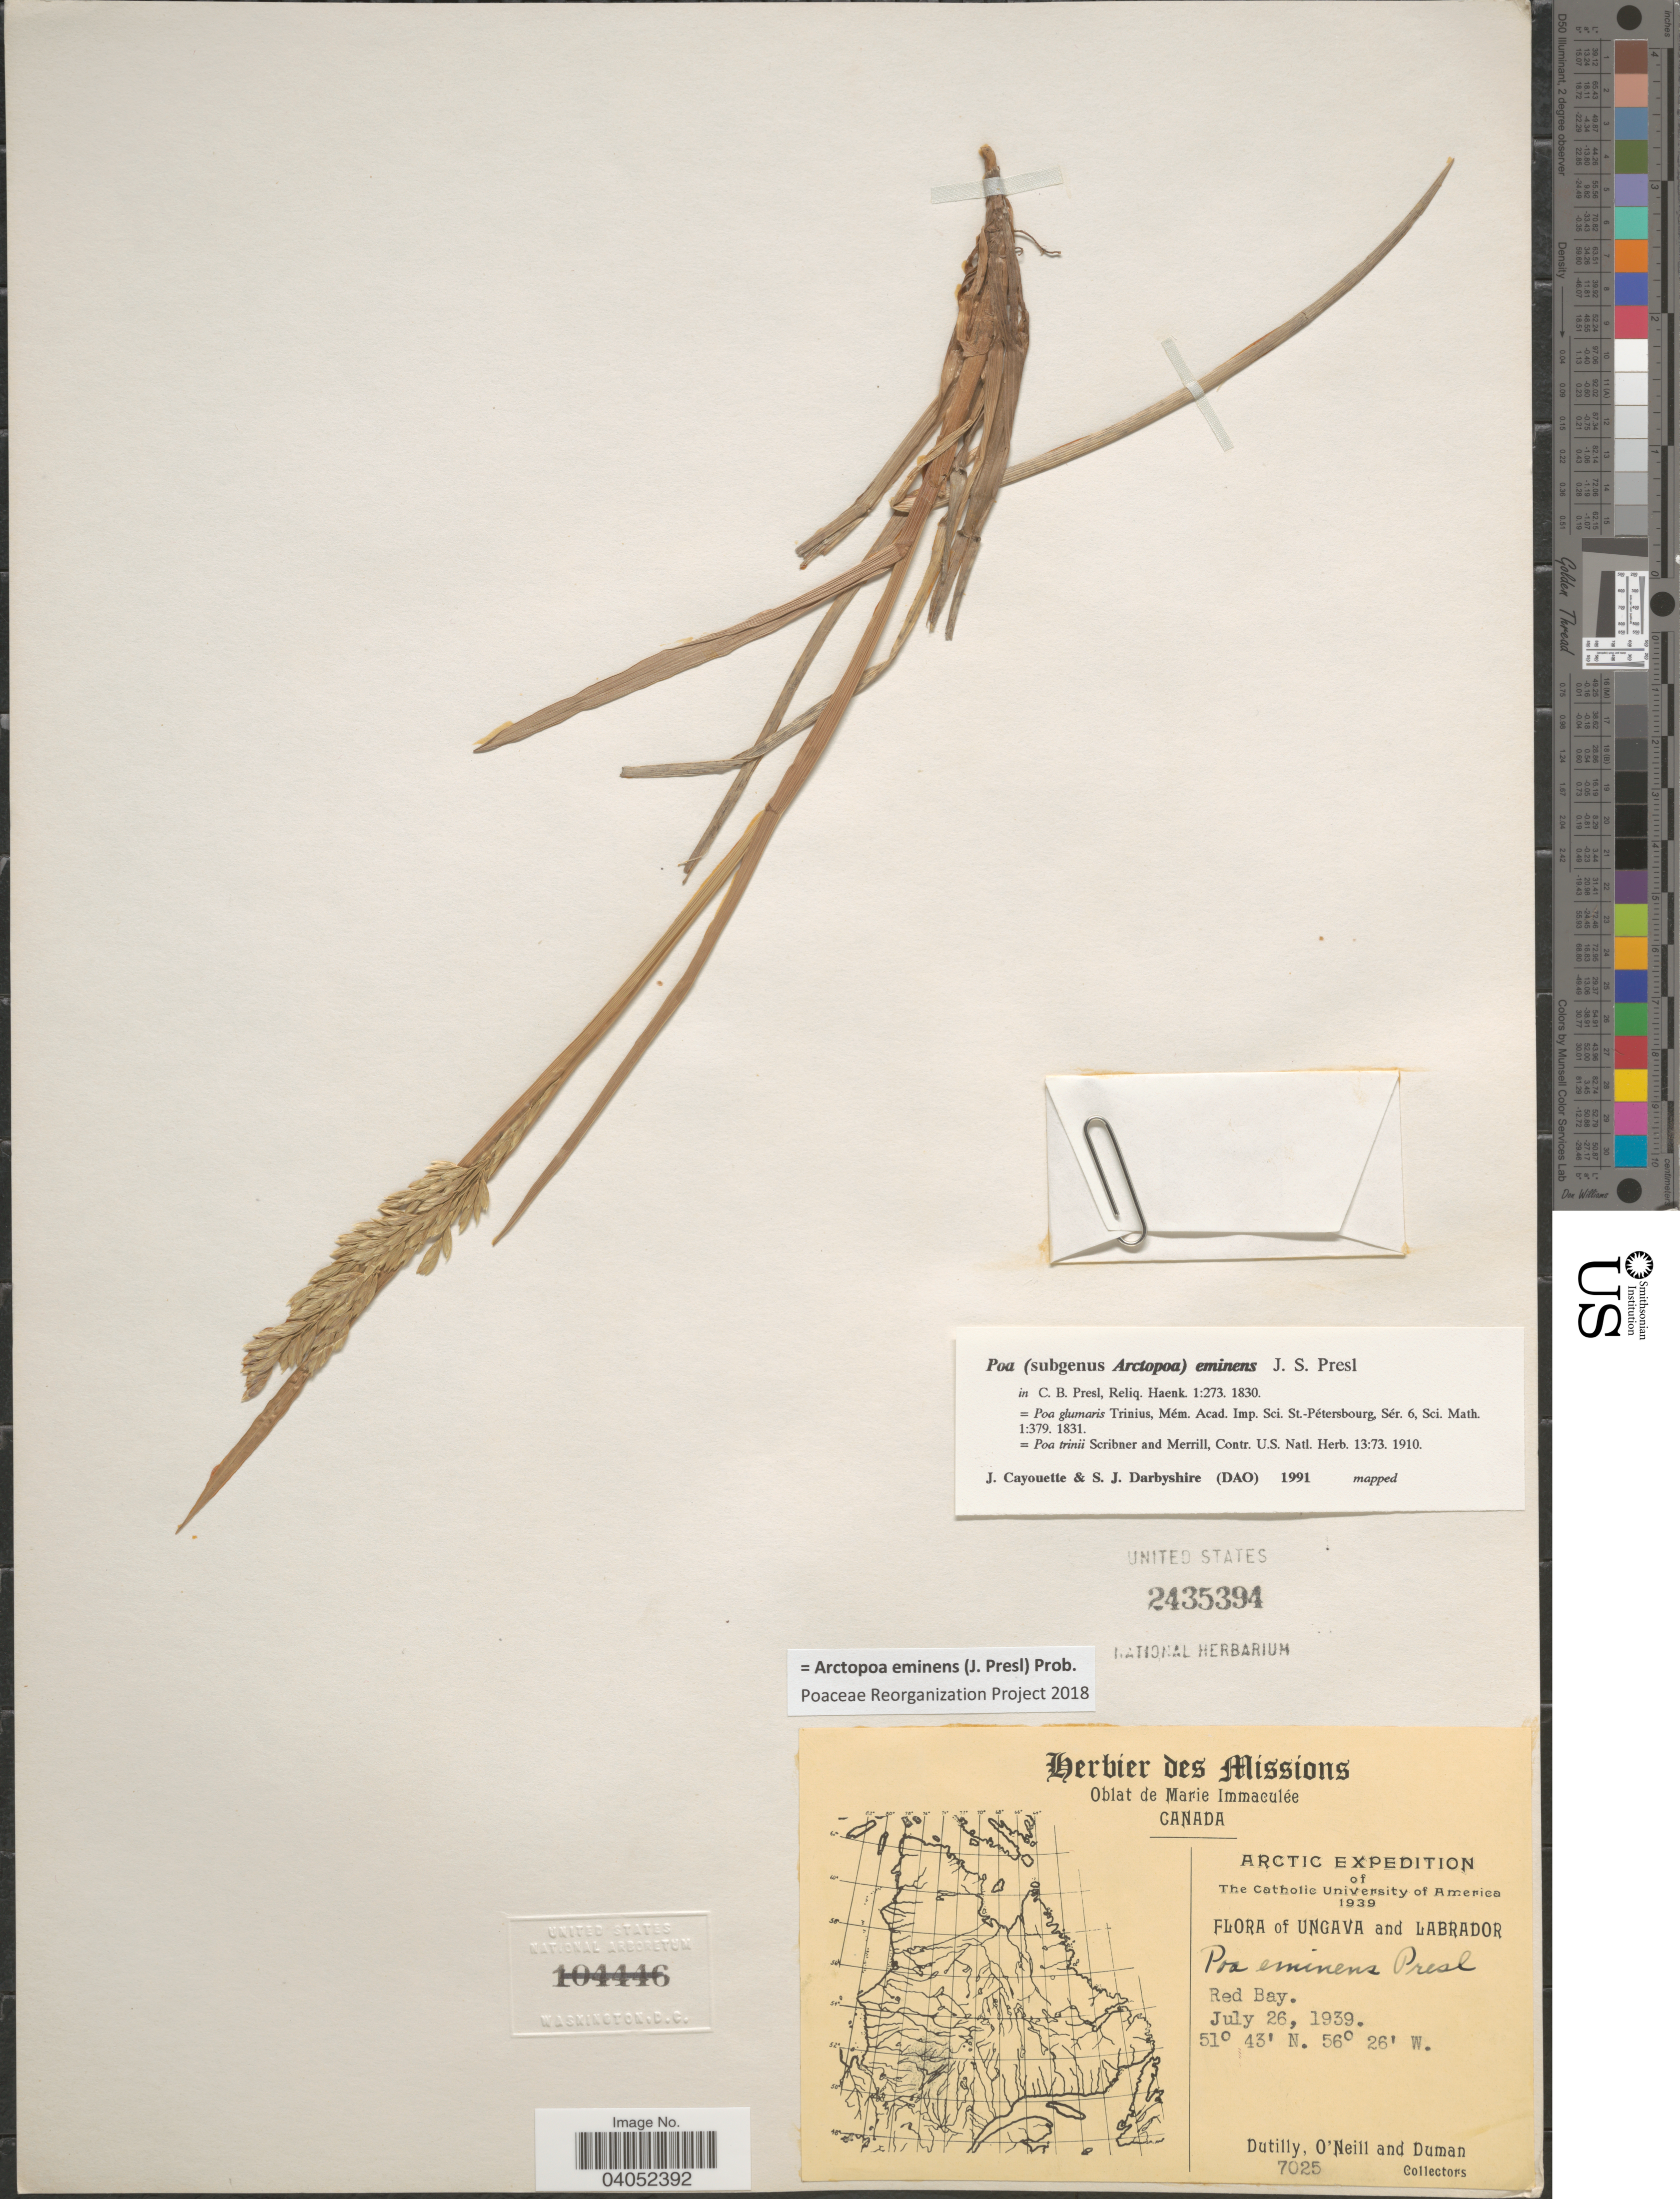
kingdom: Plantae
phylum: Tracheophyta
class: Liliopsida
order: Poales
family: Poaceae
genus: Arctopoa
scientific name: Arctopoa eminens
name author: (J. Presl) Prob.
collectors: -. Dutilly, O' Neill & -. Duman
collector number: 7025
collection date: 1939-07-26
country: Canada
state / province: Newfoundland and Labrador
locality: Ungava and Labrador. Red Bay.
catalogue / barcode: US 2435394